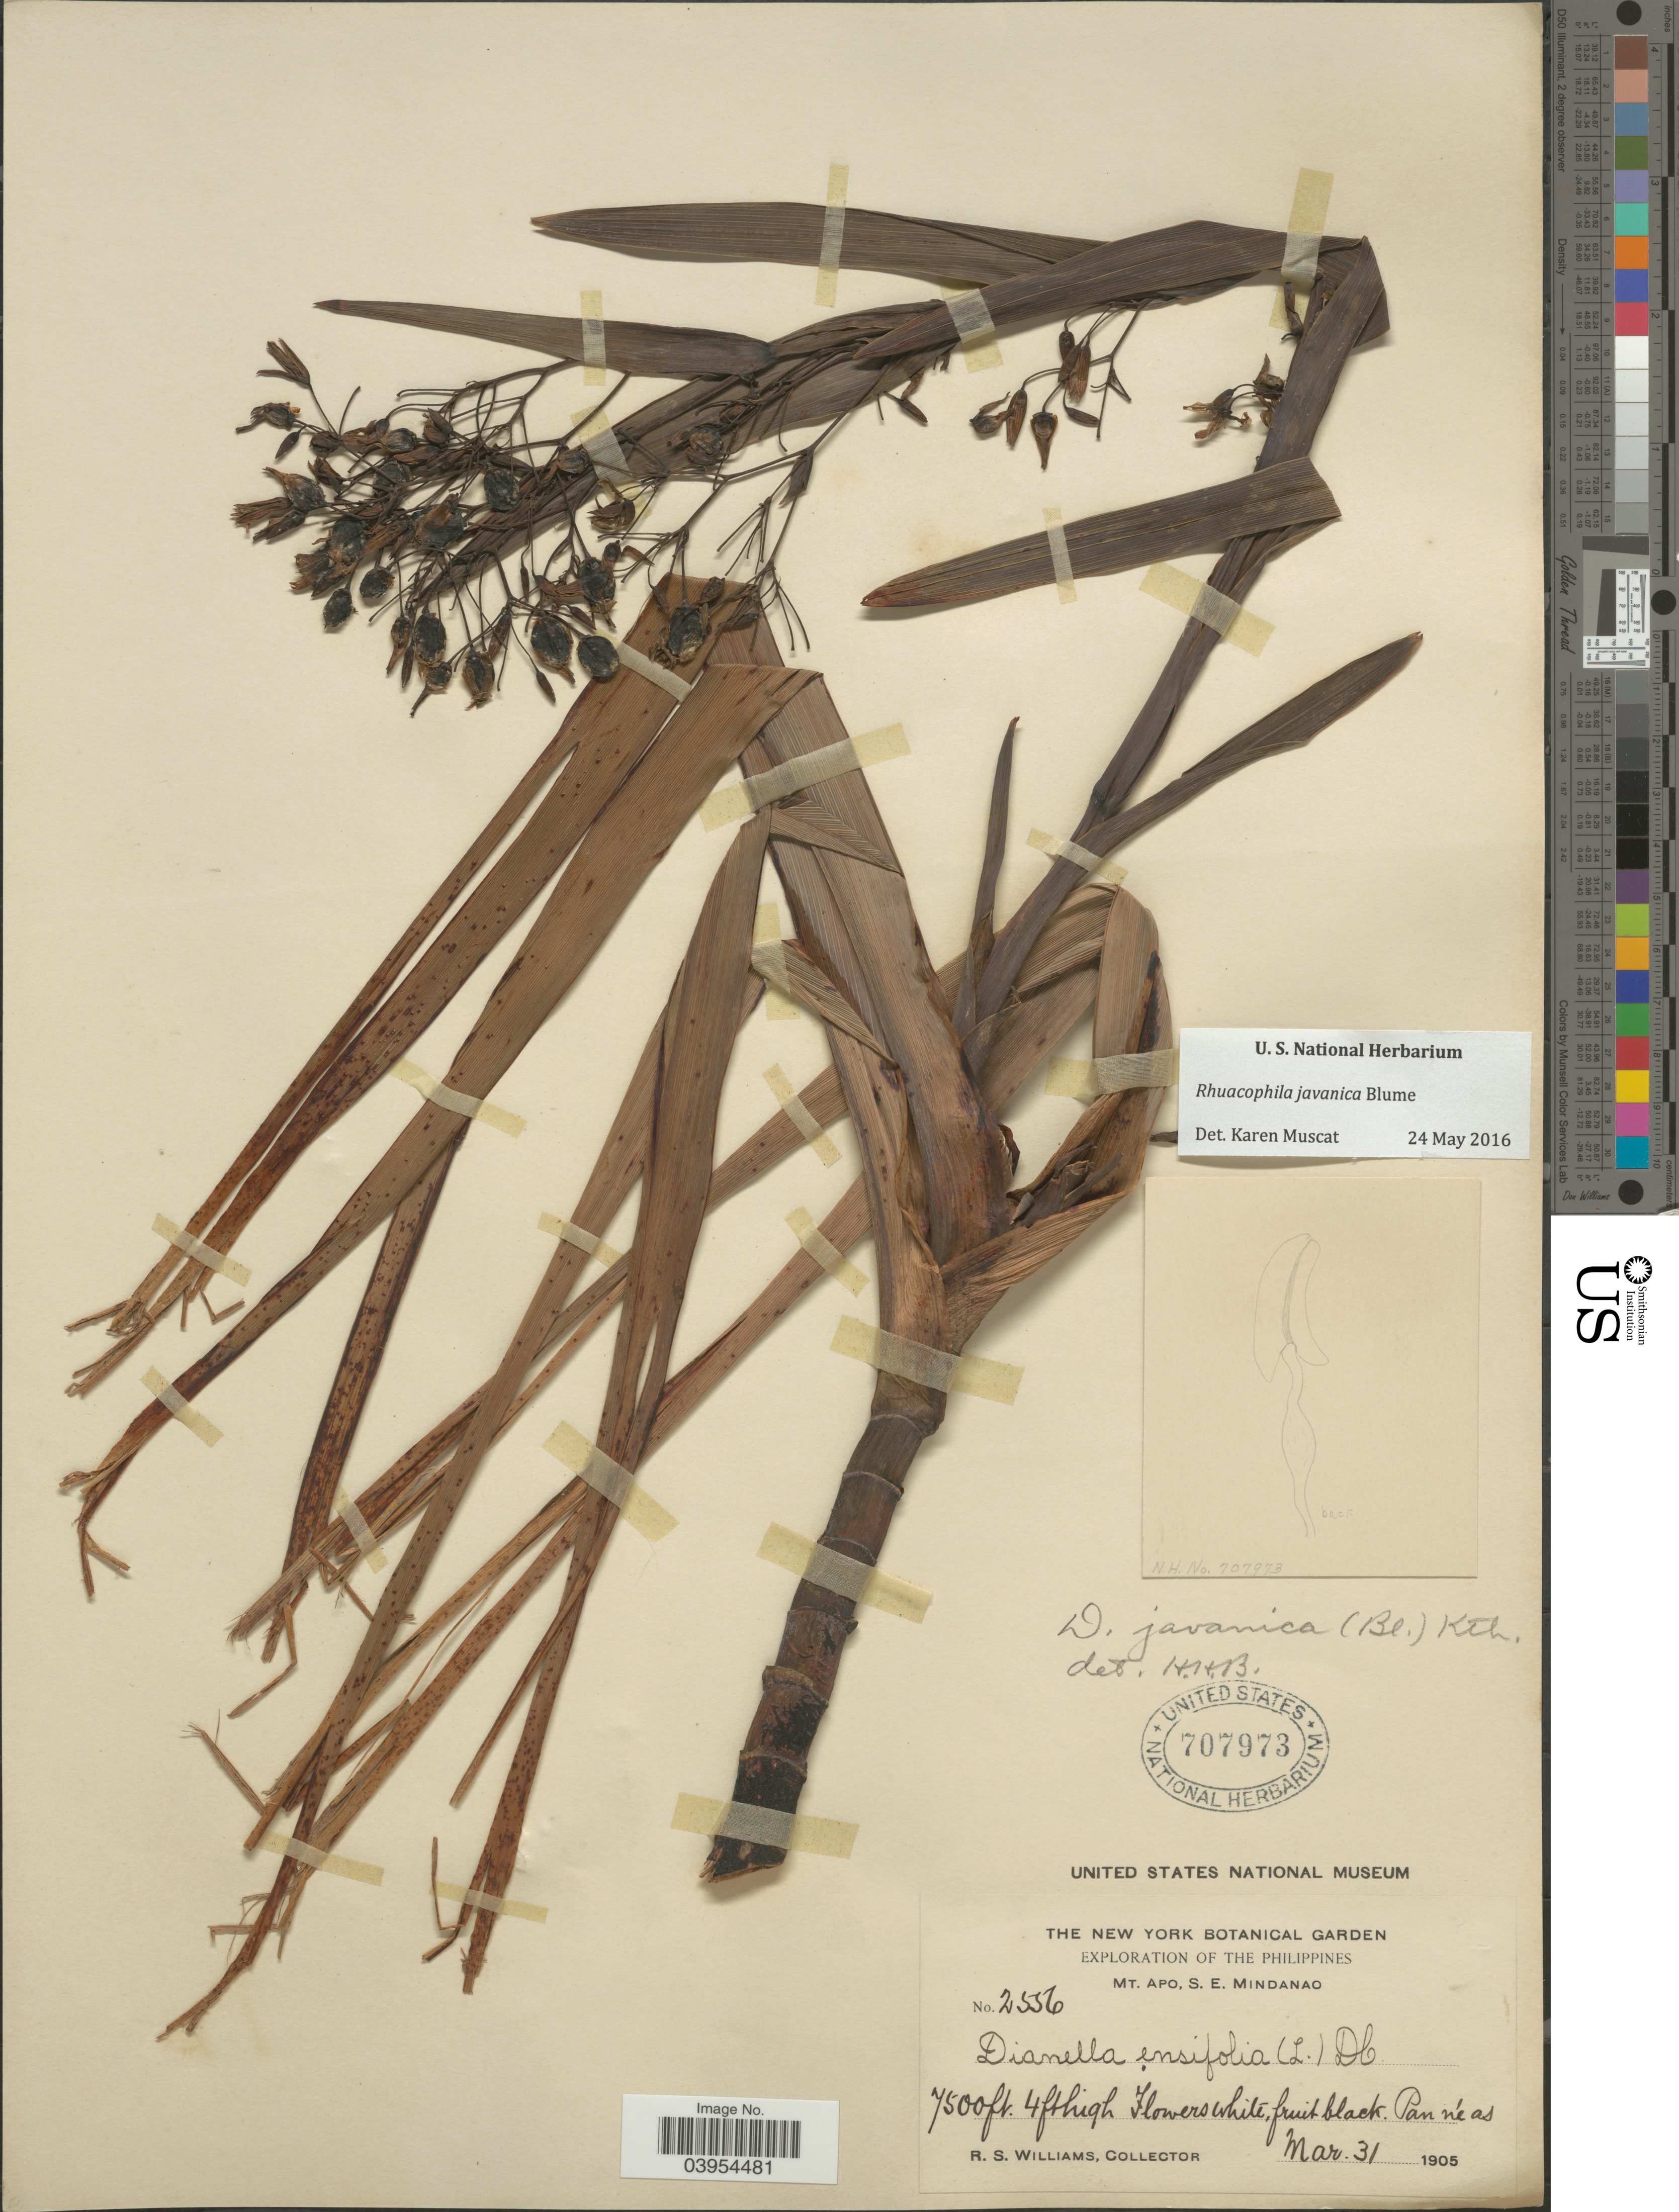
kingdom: Plantae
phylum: Tracheophyta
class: Liliopsida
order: Asparagales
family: Asphodelaceae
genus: Dianella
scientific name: Dianella javanica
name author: Blume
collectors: R. S. Williams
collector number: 2556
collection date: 1905-03-31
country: Philippines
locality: Mt. Apo, S.E. Mindanao.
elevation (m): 2286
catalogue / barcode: US 707973